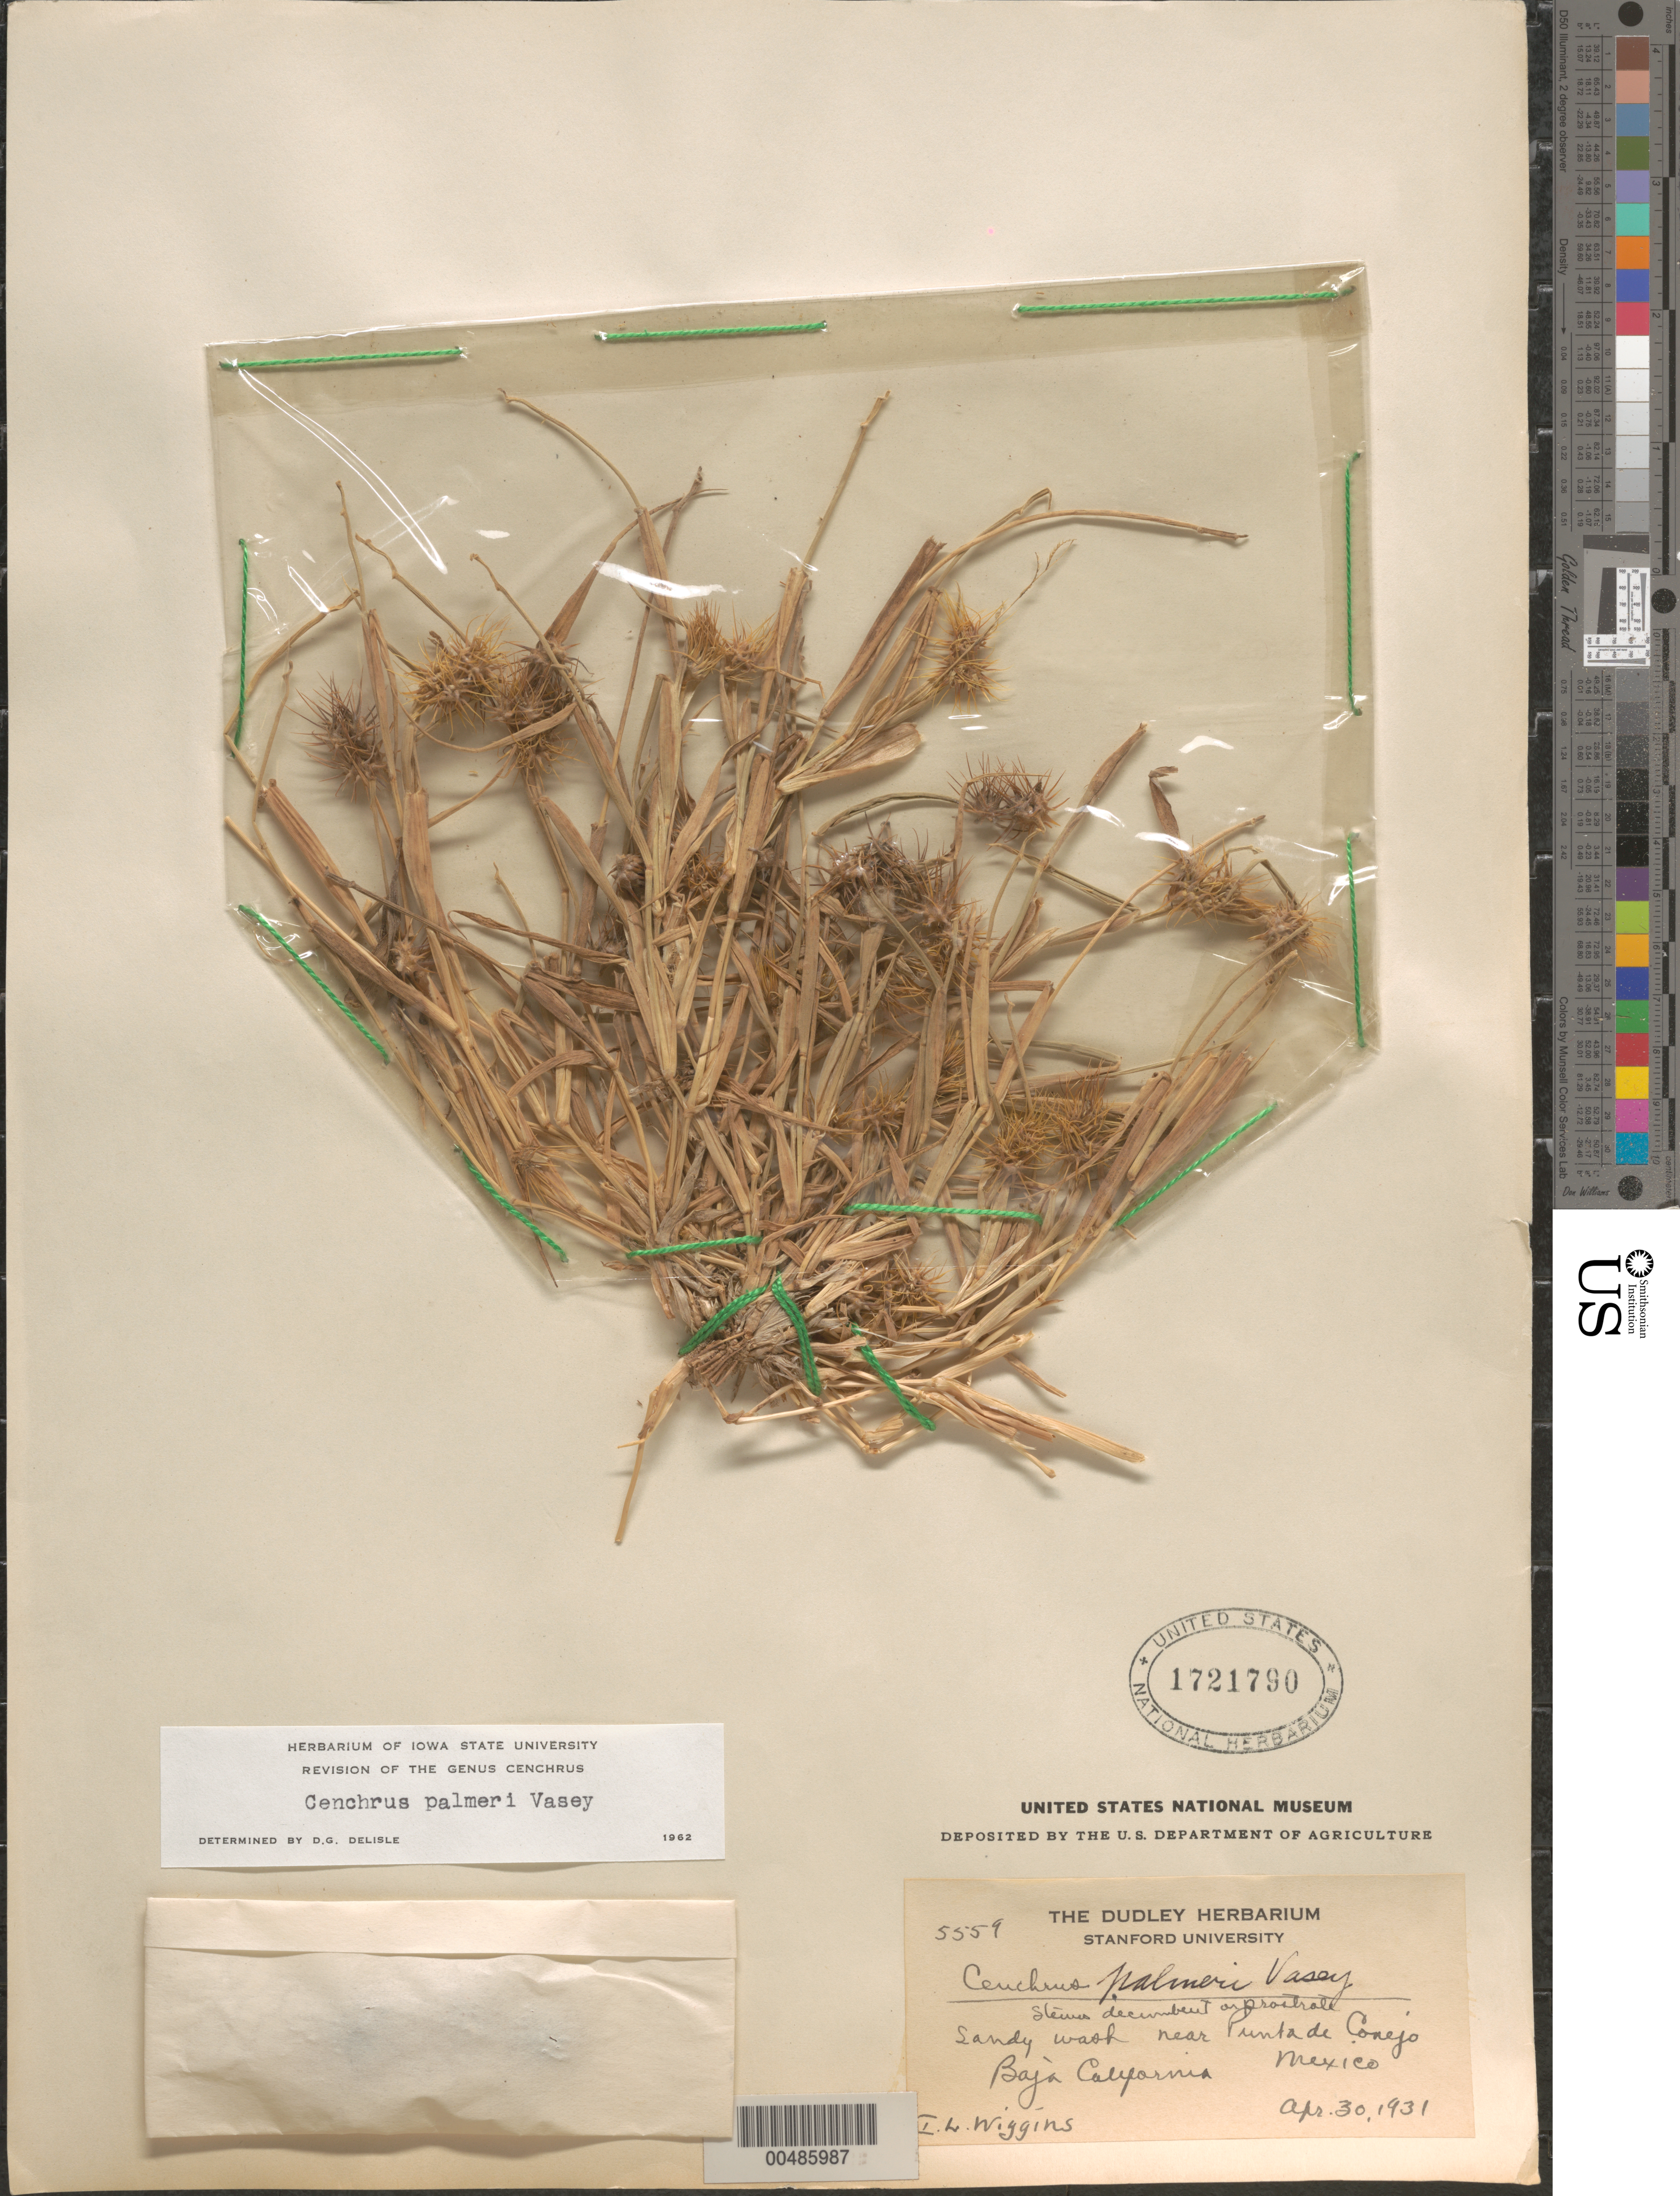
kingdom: Plantae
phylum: Tracheophyta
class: Liliopsida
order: Poales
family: Poaceae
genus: Cenchrus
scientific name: Cenchrus palmeri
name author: Vasey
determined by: Delisle, D. G.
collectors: I. L. Wiggins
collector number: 5559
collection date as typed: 30 Apr 1931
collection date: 1931-04-30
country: Mexico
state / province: Baja California Sur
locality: Near Punta Conejo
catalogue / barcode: US 1721790